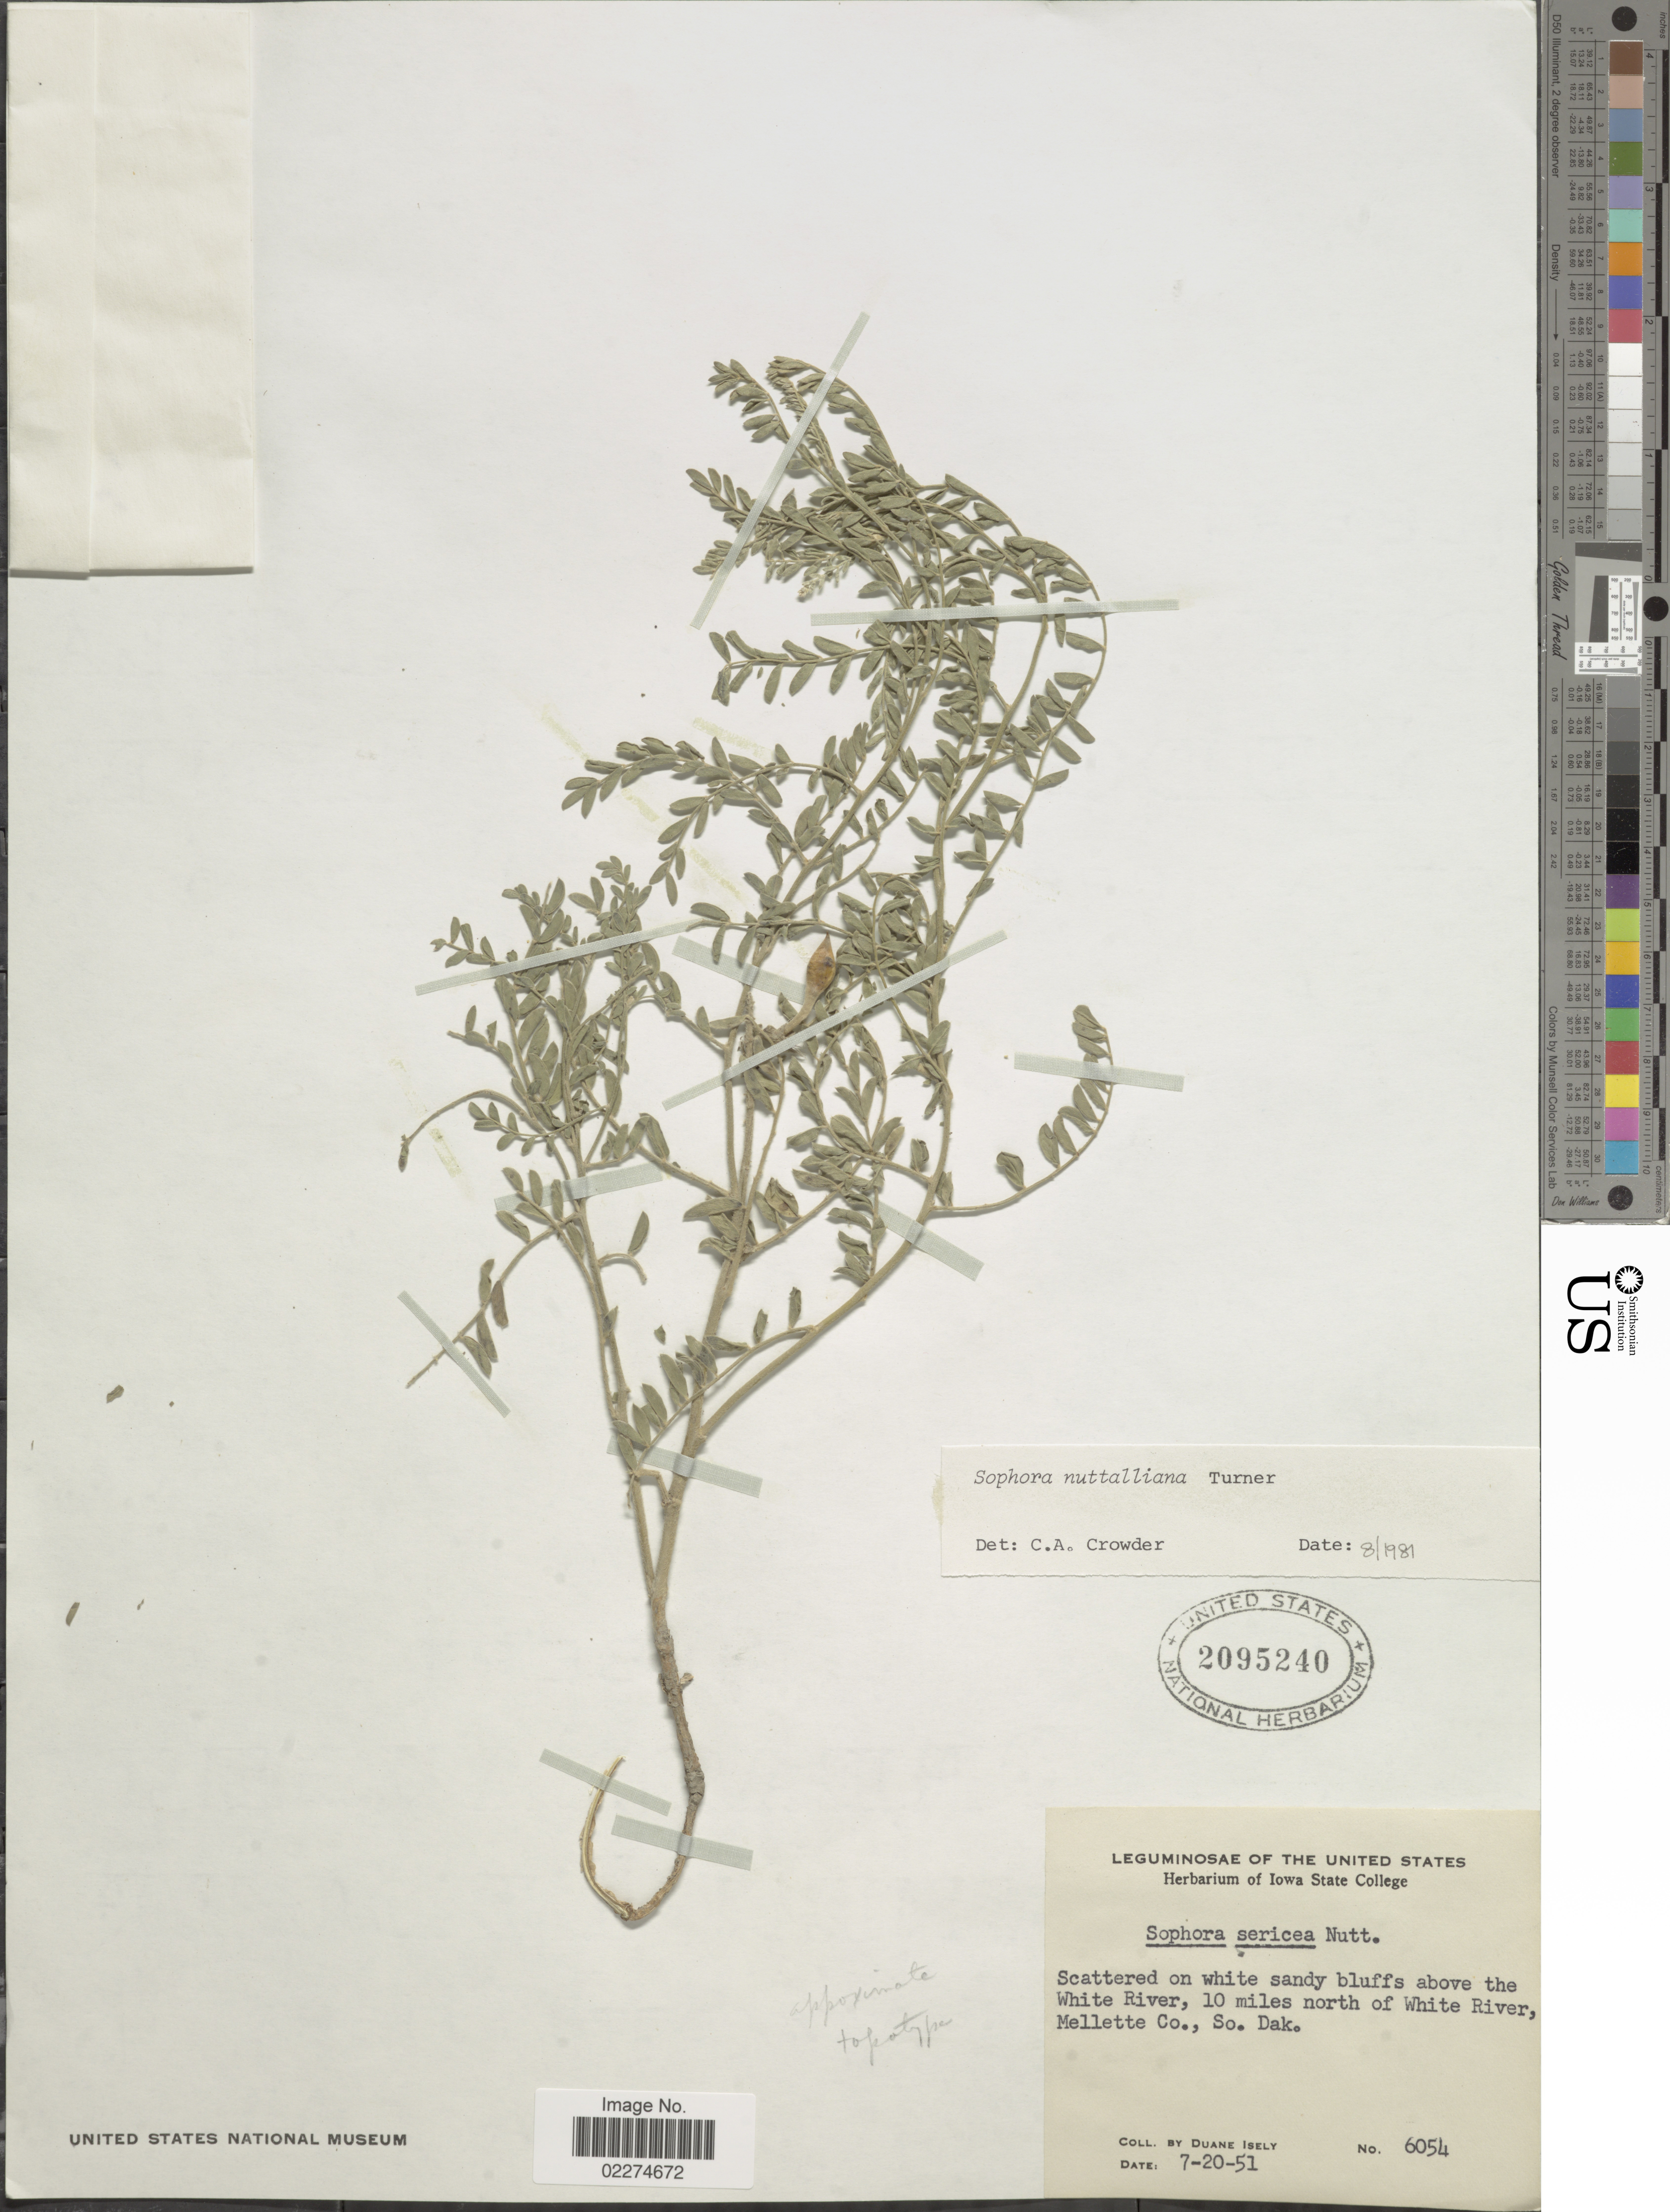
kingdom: Plantae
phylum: Tracheophyta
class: Magnoliopsida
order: Fabales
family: Fabaceae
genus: Sophora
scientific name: Sophora nuttalliana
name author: B.L. Turner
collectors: D. Isely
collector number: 6054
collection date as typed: Transcribed d/m/y: 20/7/51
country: United States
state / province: South Dakota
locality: Above the White River, 10 miles north of White River, Mellette Co,, So. Dak.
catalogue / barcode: US 2095240